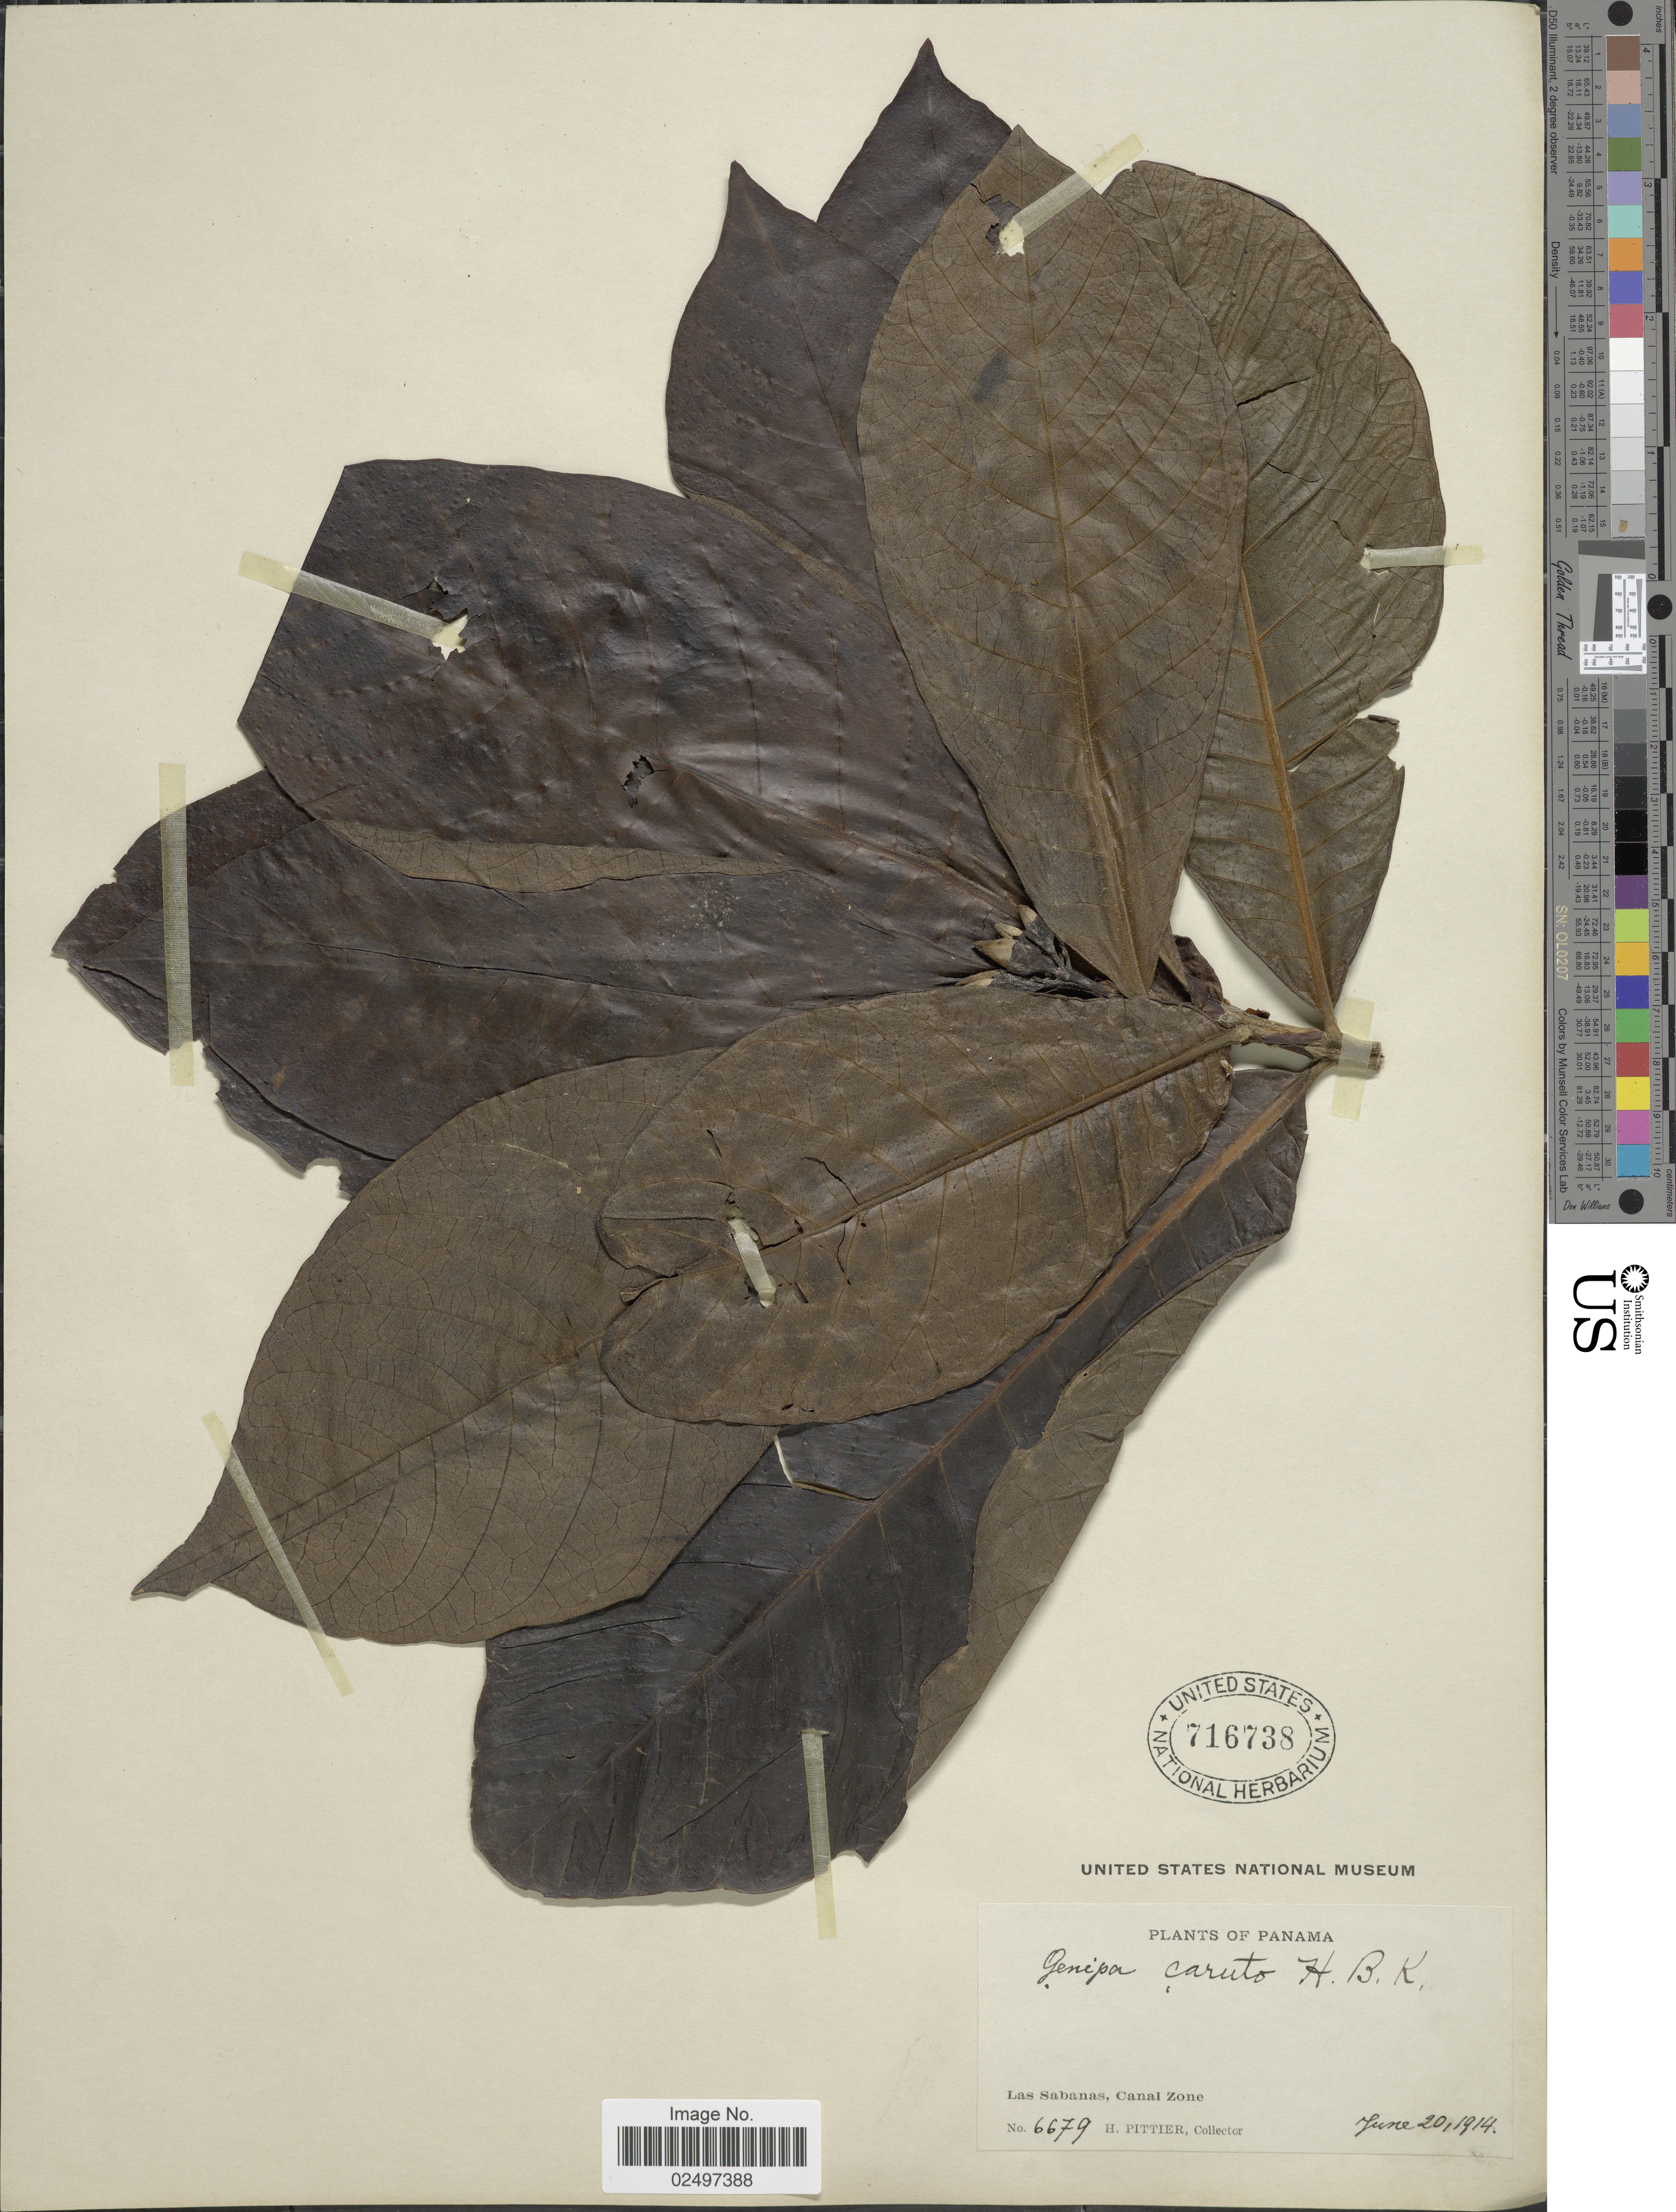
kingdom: Plantae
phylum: Tracheophyta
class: Magnoliopsida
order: Gentianales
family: Rubiaceae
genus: Genipa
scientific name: Genipa americana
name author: L.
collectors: H. F. Pittier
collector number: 6679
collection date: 1914-06-20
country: Panama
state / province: Colón / Panamá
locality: Las Sabanas, Canal Zone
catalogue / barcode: US 716738